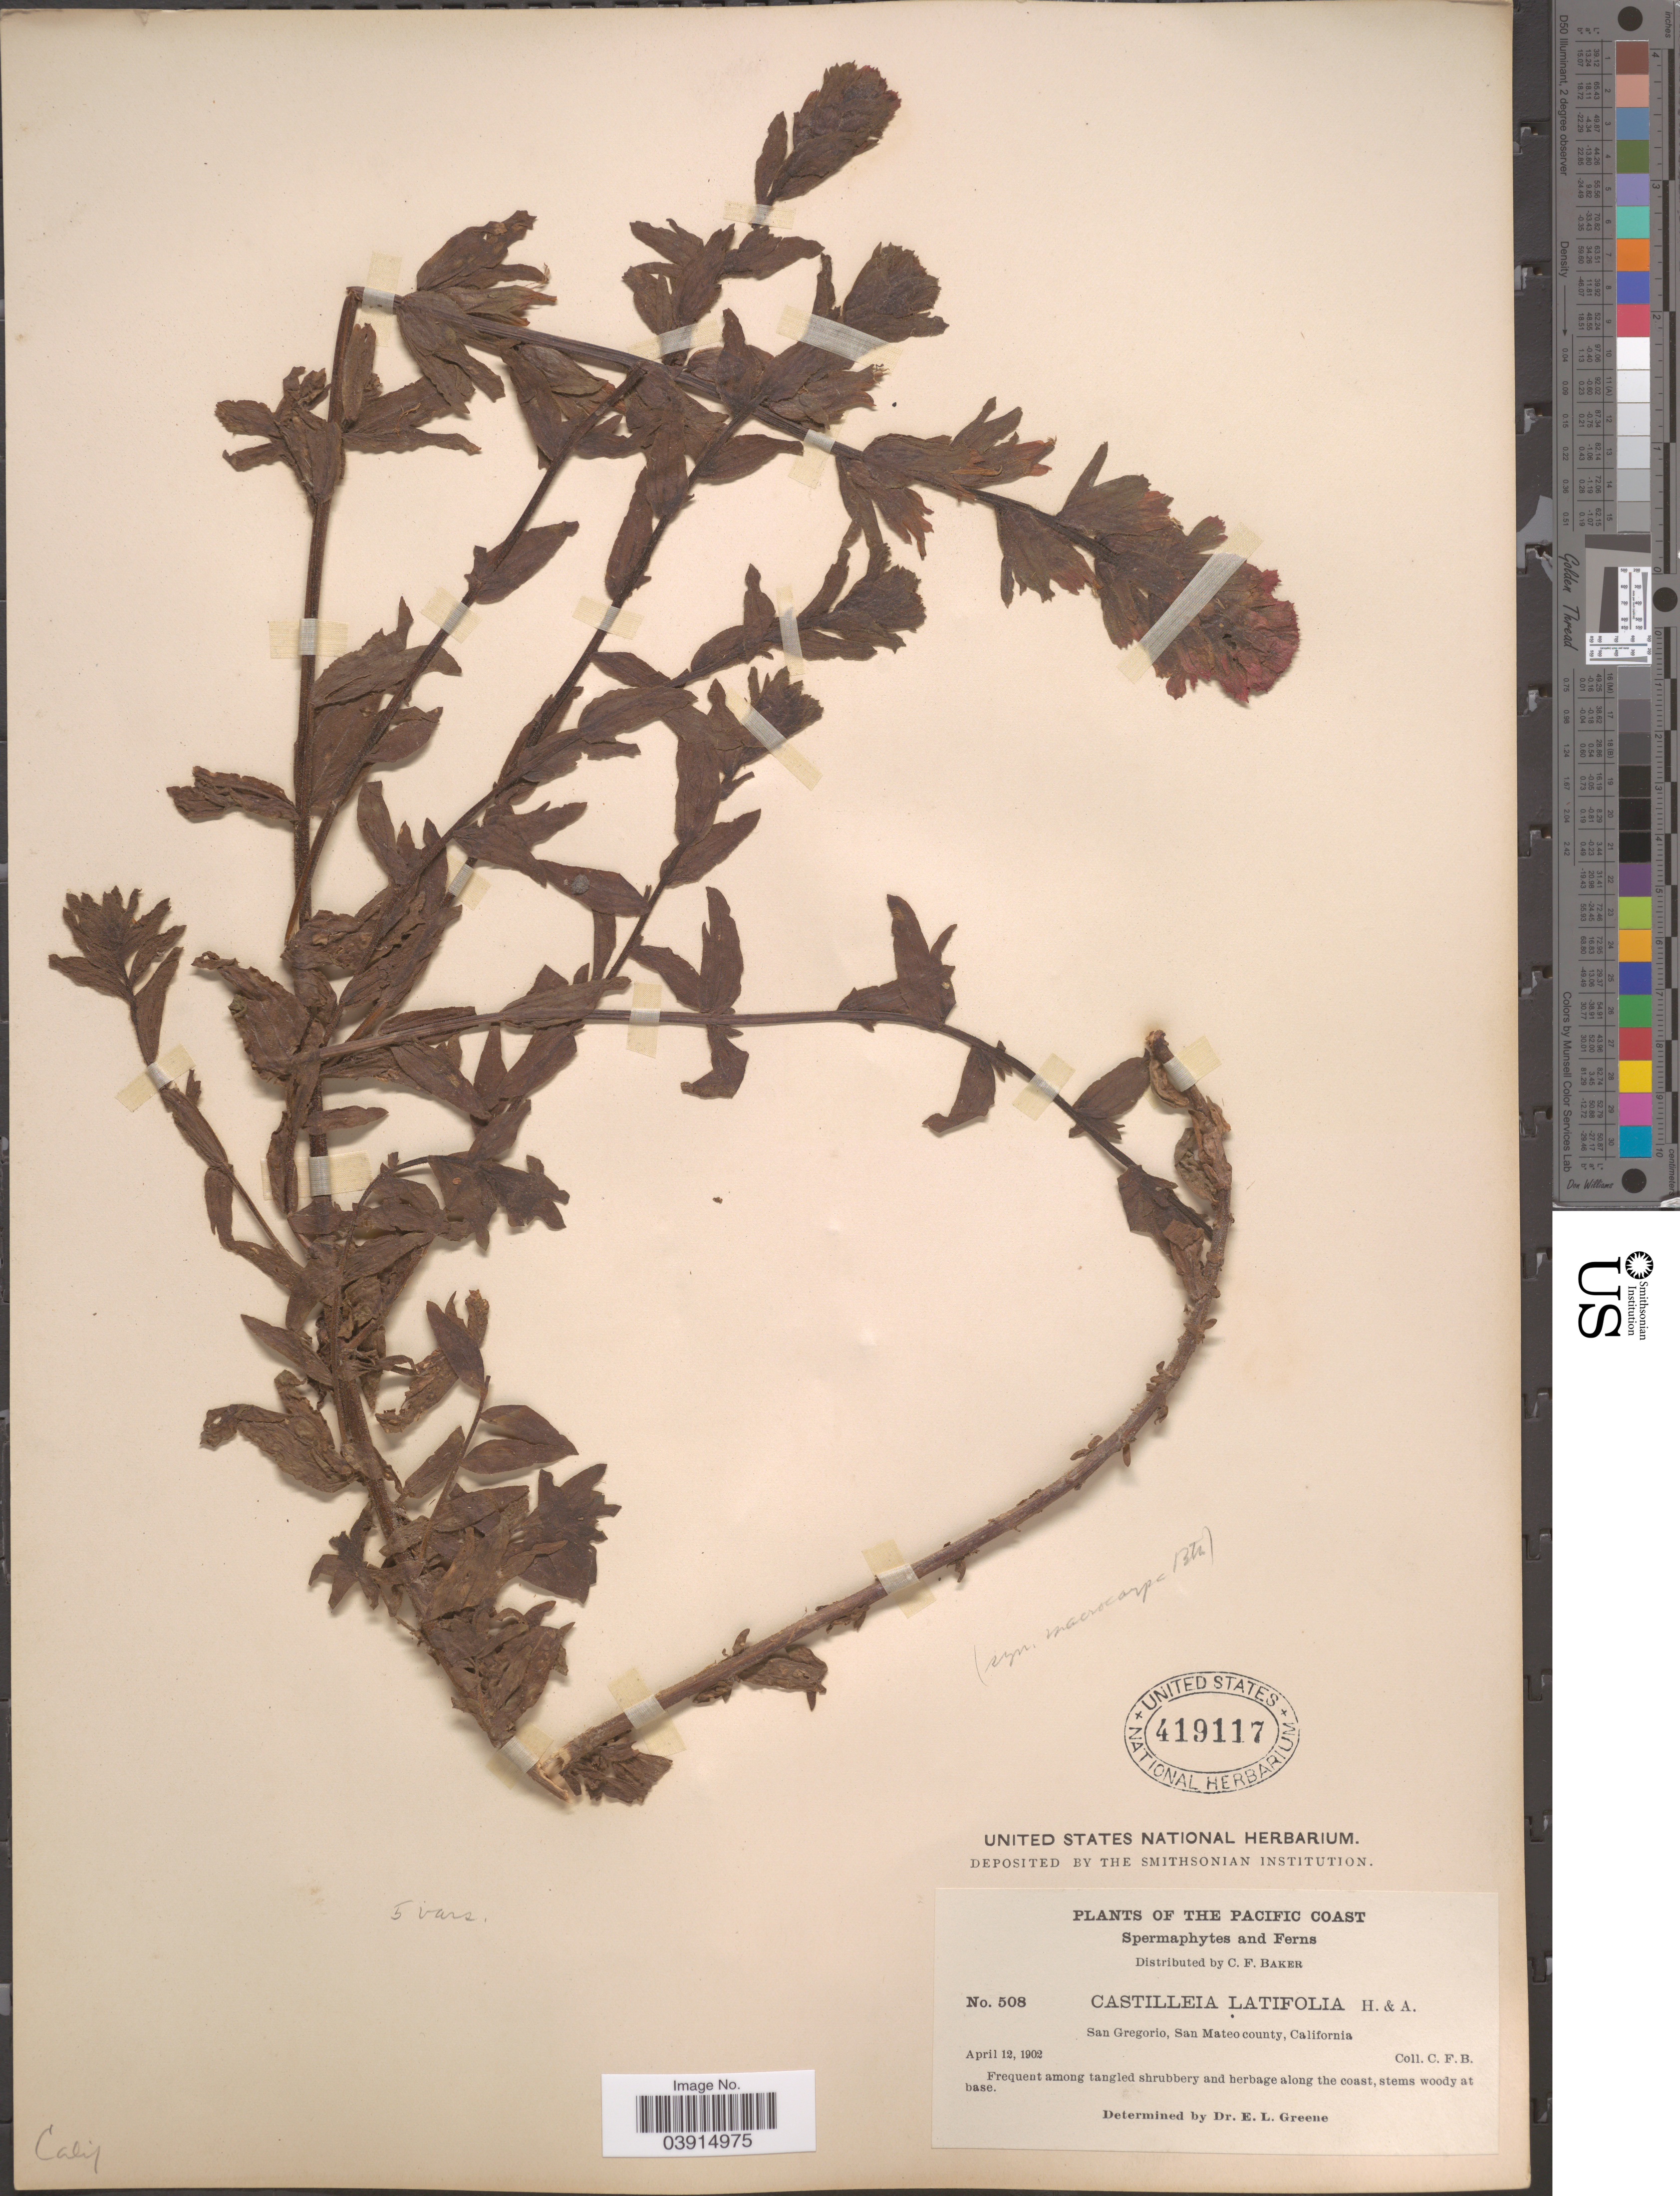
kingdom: Plantae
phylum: Tracheophyta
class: Magnoliopsida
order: Lamiales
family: Orobanchaceae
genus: Castilleja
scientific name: Castilleja sp.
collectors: C. F. Baker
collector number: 508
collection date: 1902-04-12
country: United States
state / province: California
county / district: San Mateo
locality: Pacific Coast. San Gregorio, San Mateo county. Among tangled shrubbery and herbage along the coast.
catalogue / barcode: US 419117